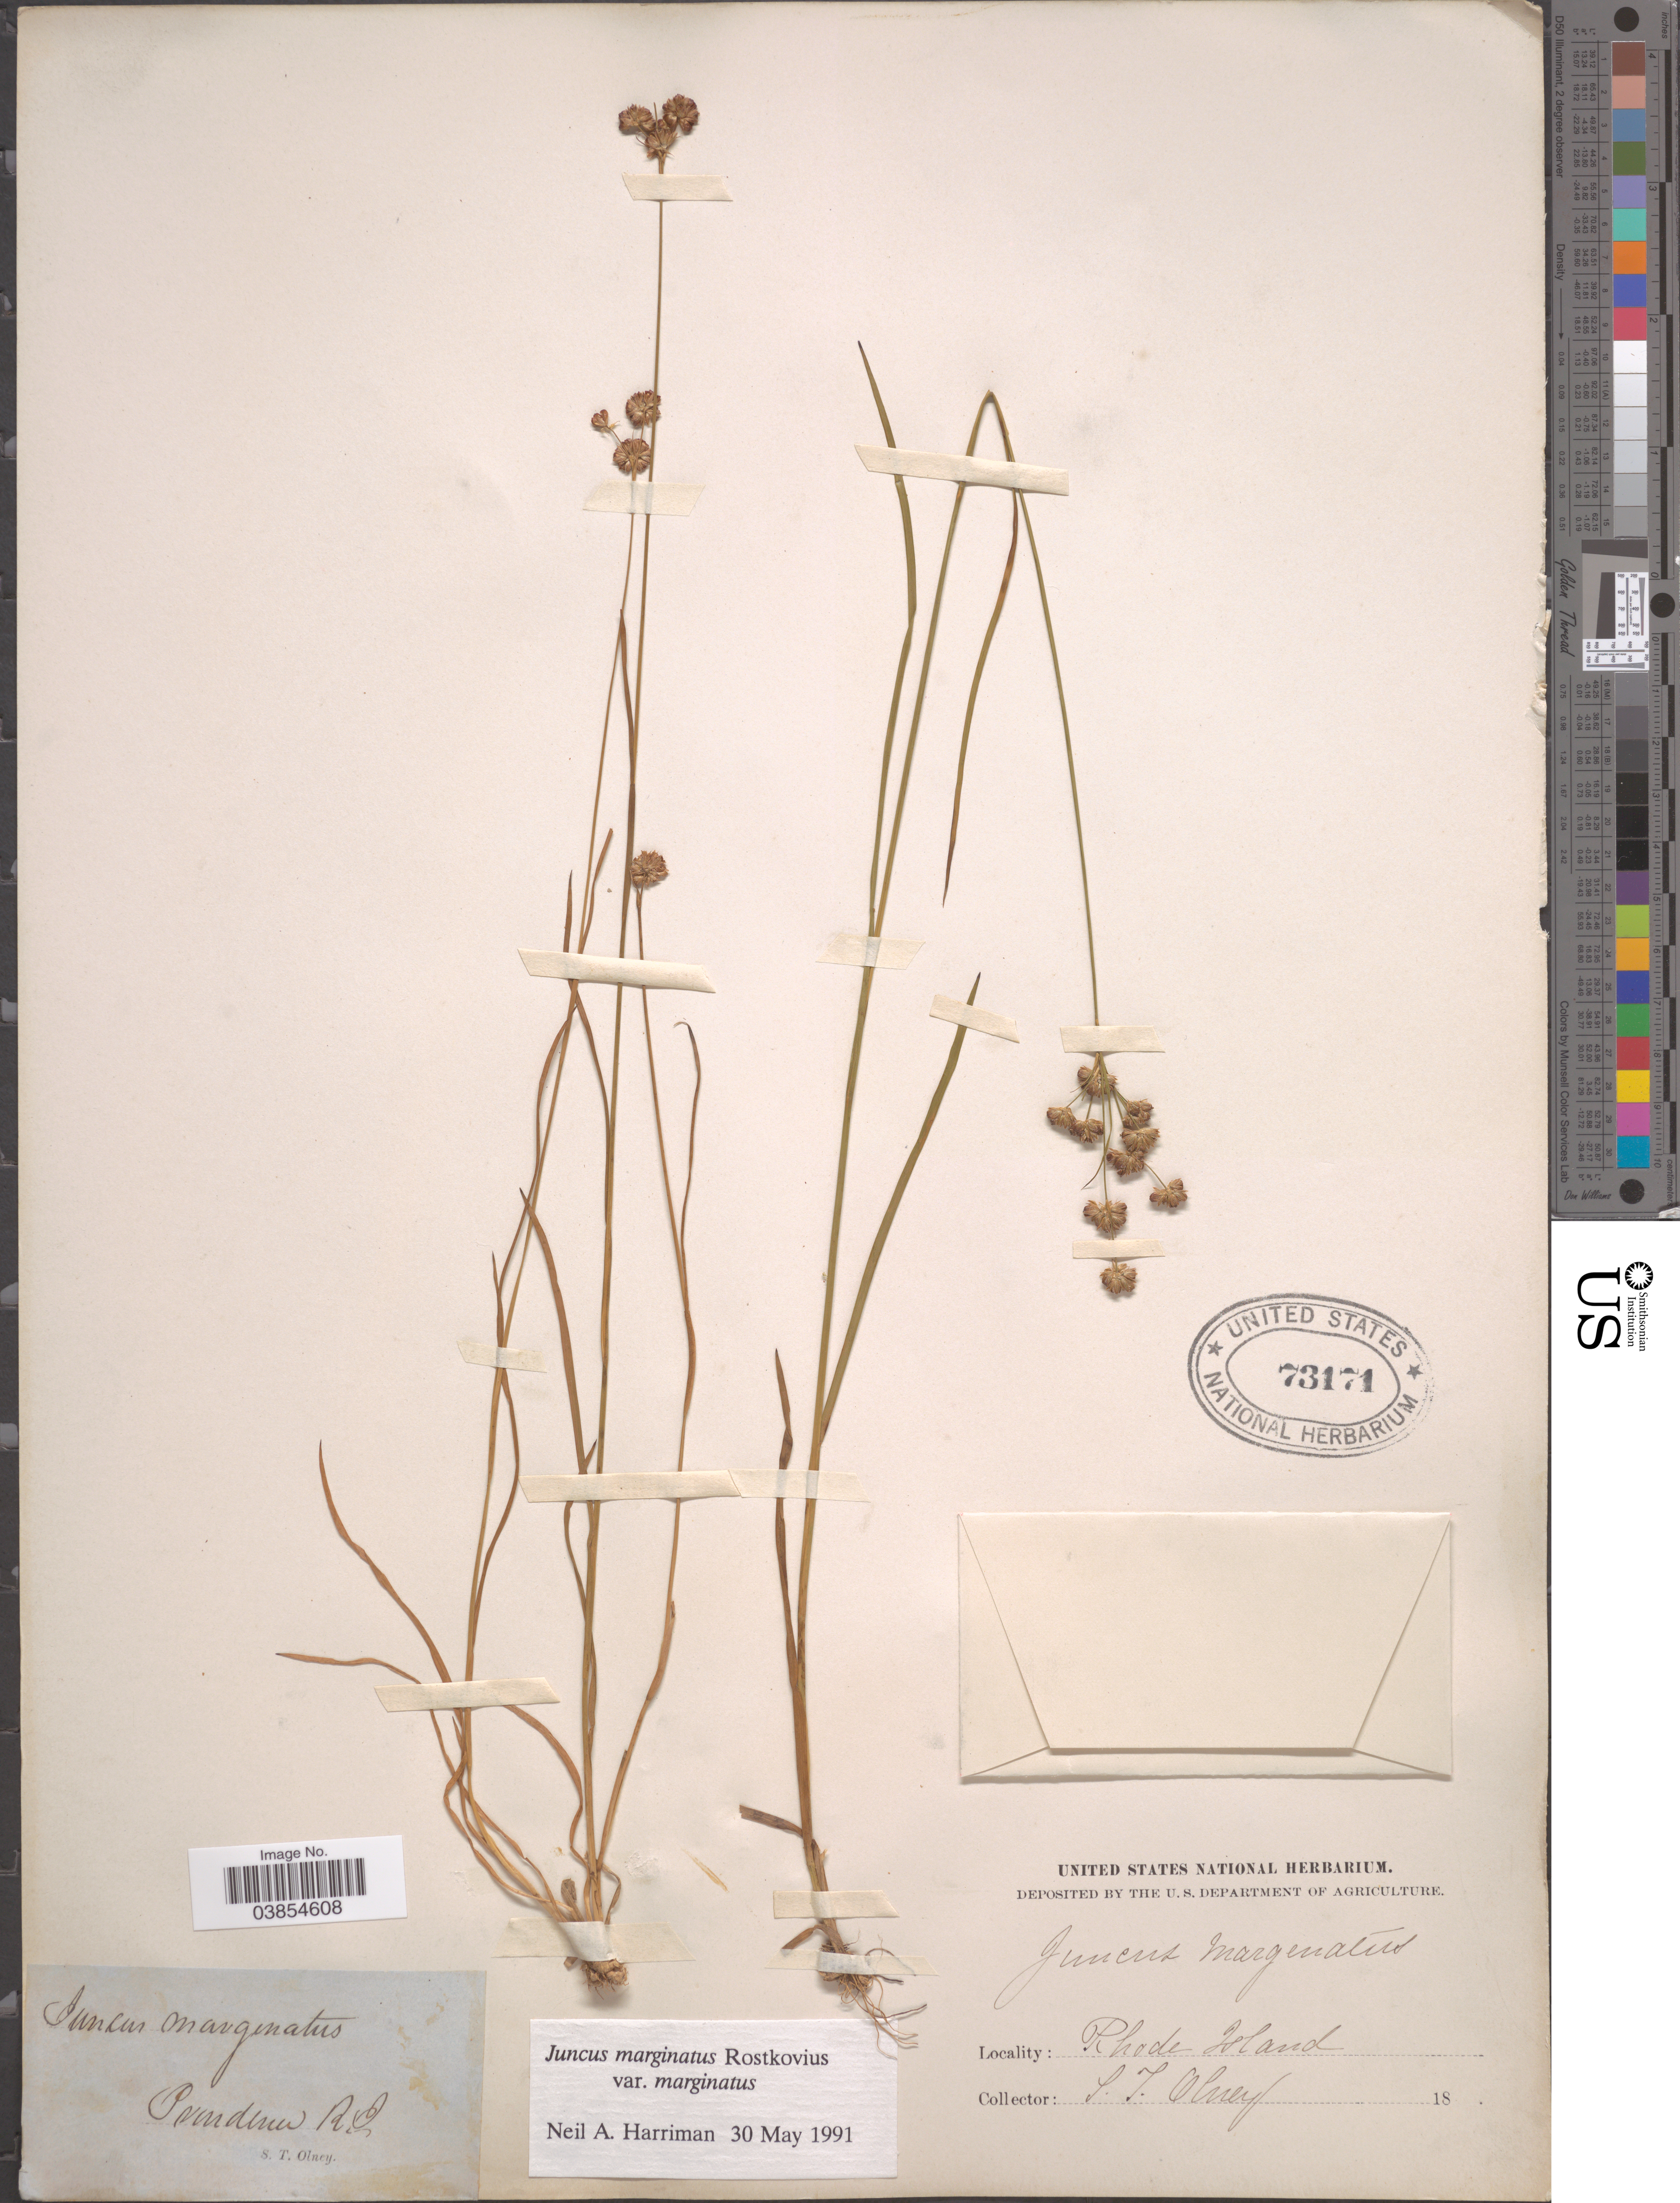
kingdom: Plantae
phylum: Tracheophyta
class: Liliopsida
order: Poales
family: Juncaceae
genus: Juncus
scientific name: Juncus marginatus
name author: Rostk.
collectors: S. Olney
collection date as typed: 18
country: United States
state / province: Rhode Island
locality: Providence.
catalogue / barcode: US 73171